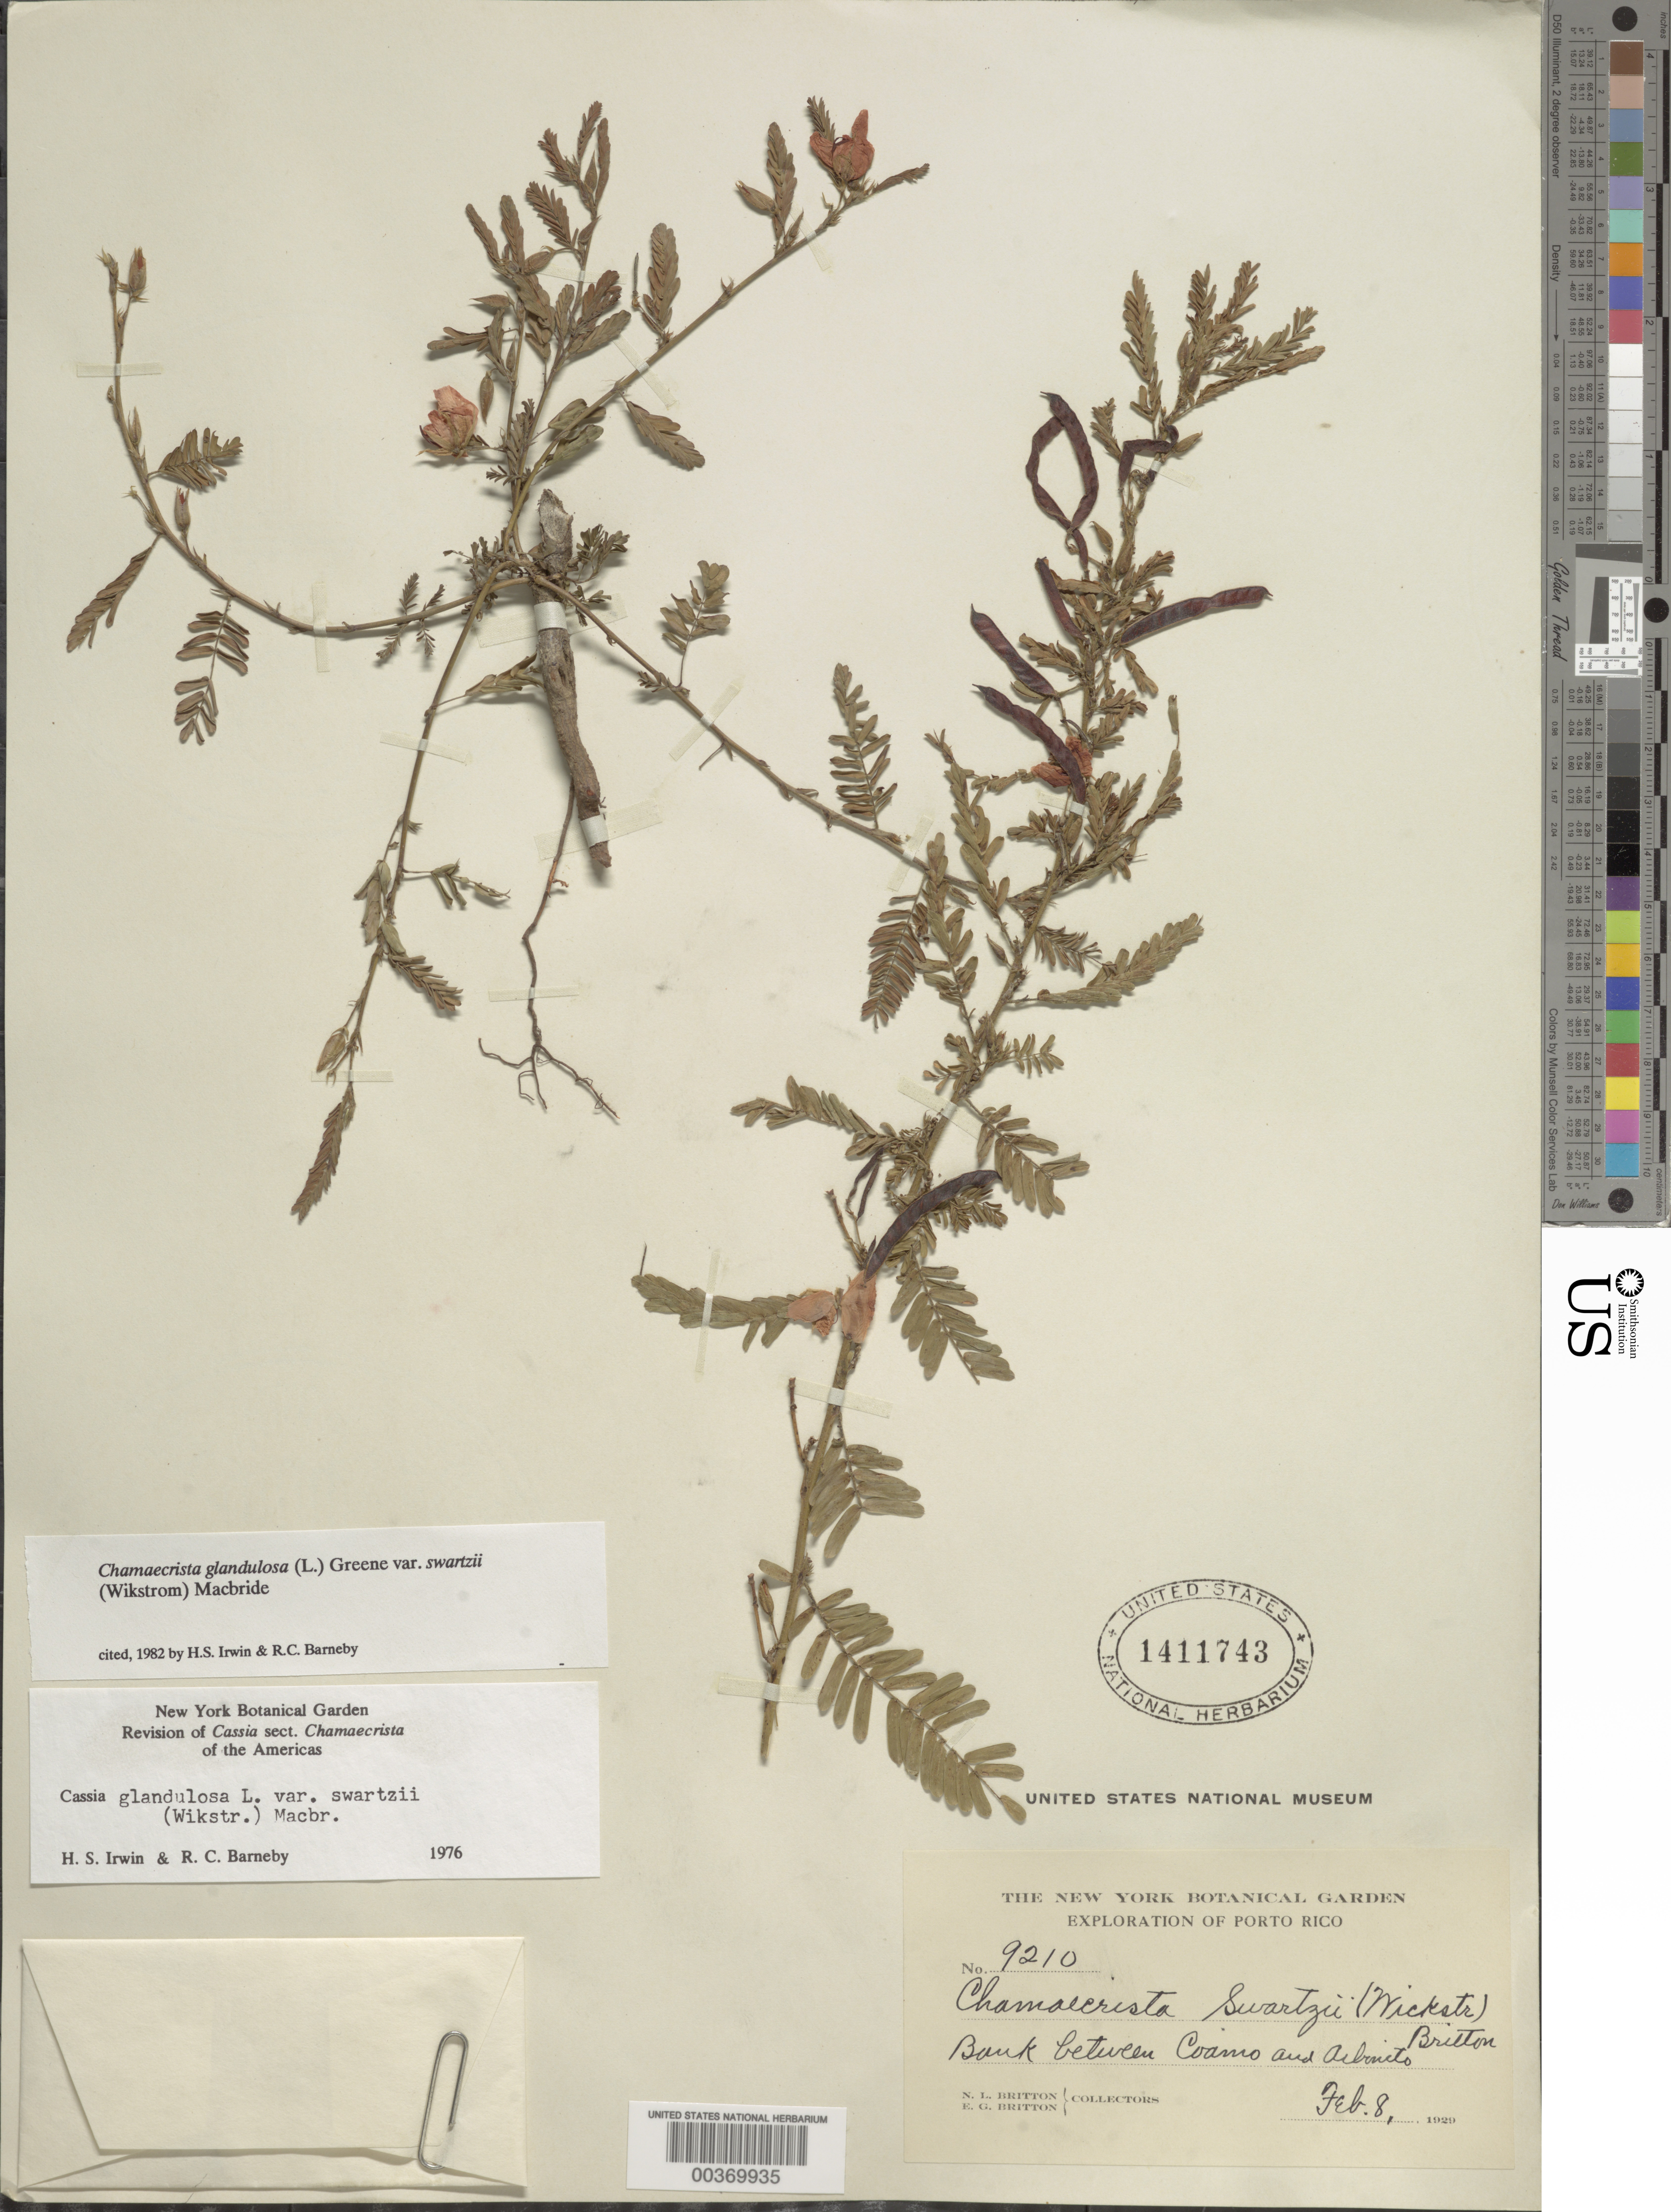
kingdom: Plantae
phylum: Tracheophyta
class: Magnoliopsida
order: Fabales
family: Fabaceae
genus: Chamaecrista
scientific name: Chamaecrista glandulosa var. swartzii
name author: (Wikstr.) H.S. Irwin & Barneby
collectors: N. Britton & E. G. Britton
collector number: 9210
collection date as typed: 08 Feb 1929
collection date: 1929-02-08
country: Puerto Rico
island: Greater Antilles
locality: Between coamo and aibonito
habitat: Bank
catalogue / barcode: US 1411743